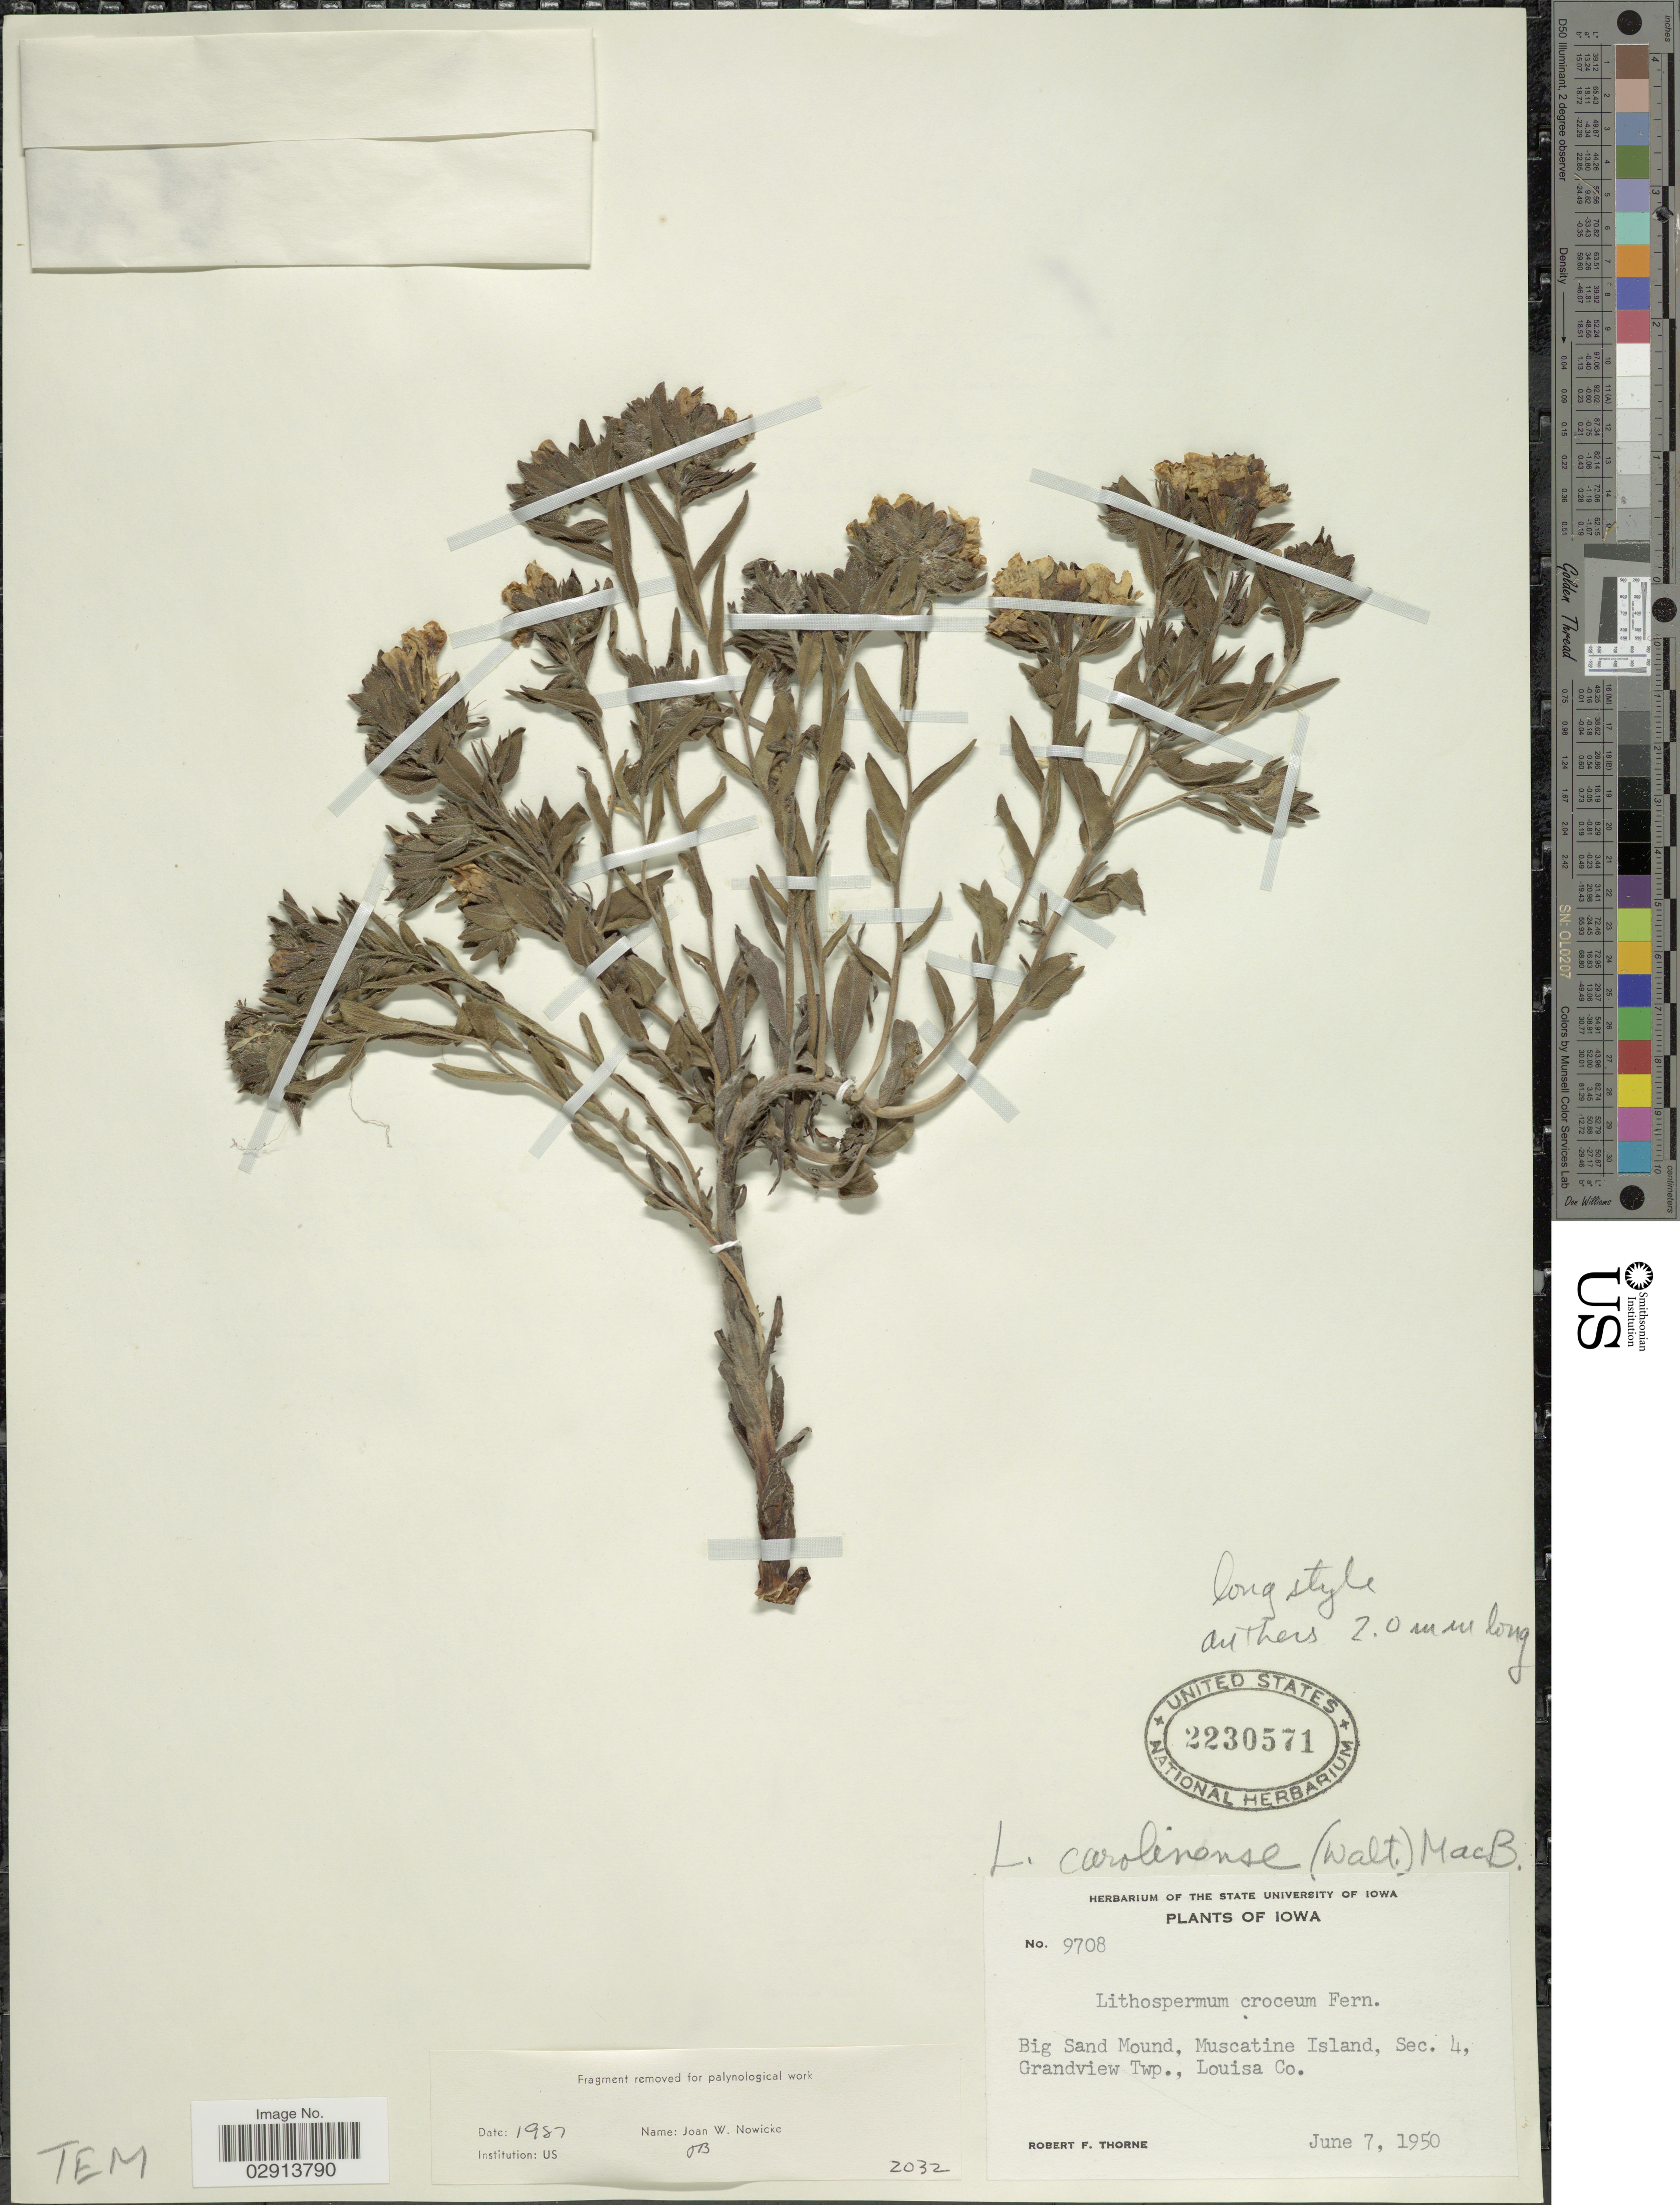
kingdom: Plantae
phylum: Tracheophyta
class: Magnoliopsida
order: Boraginales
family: Boraginaceae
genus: Lithospermum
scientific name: Lithospermum caroliniense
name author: (J.F. Gmel.) MacMill.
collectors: R. F. Thorne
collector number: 9708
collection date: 1950-06-07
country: United States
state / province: Iowa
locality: Big Sand Mound, Muscatine Island, Sec. 4, Grandview Twp., Louisa Co.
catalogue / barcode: US 2230571